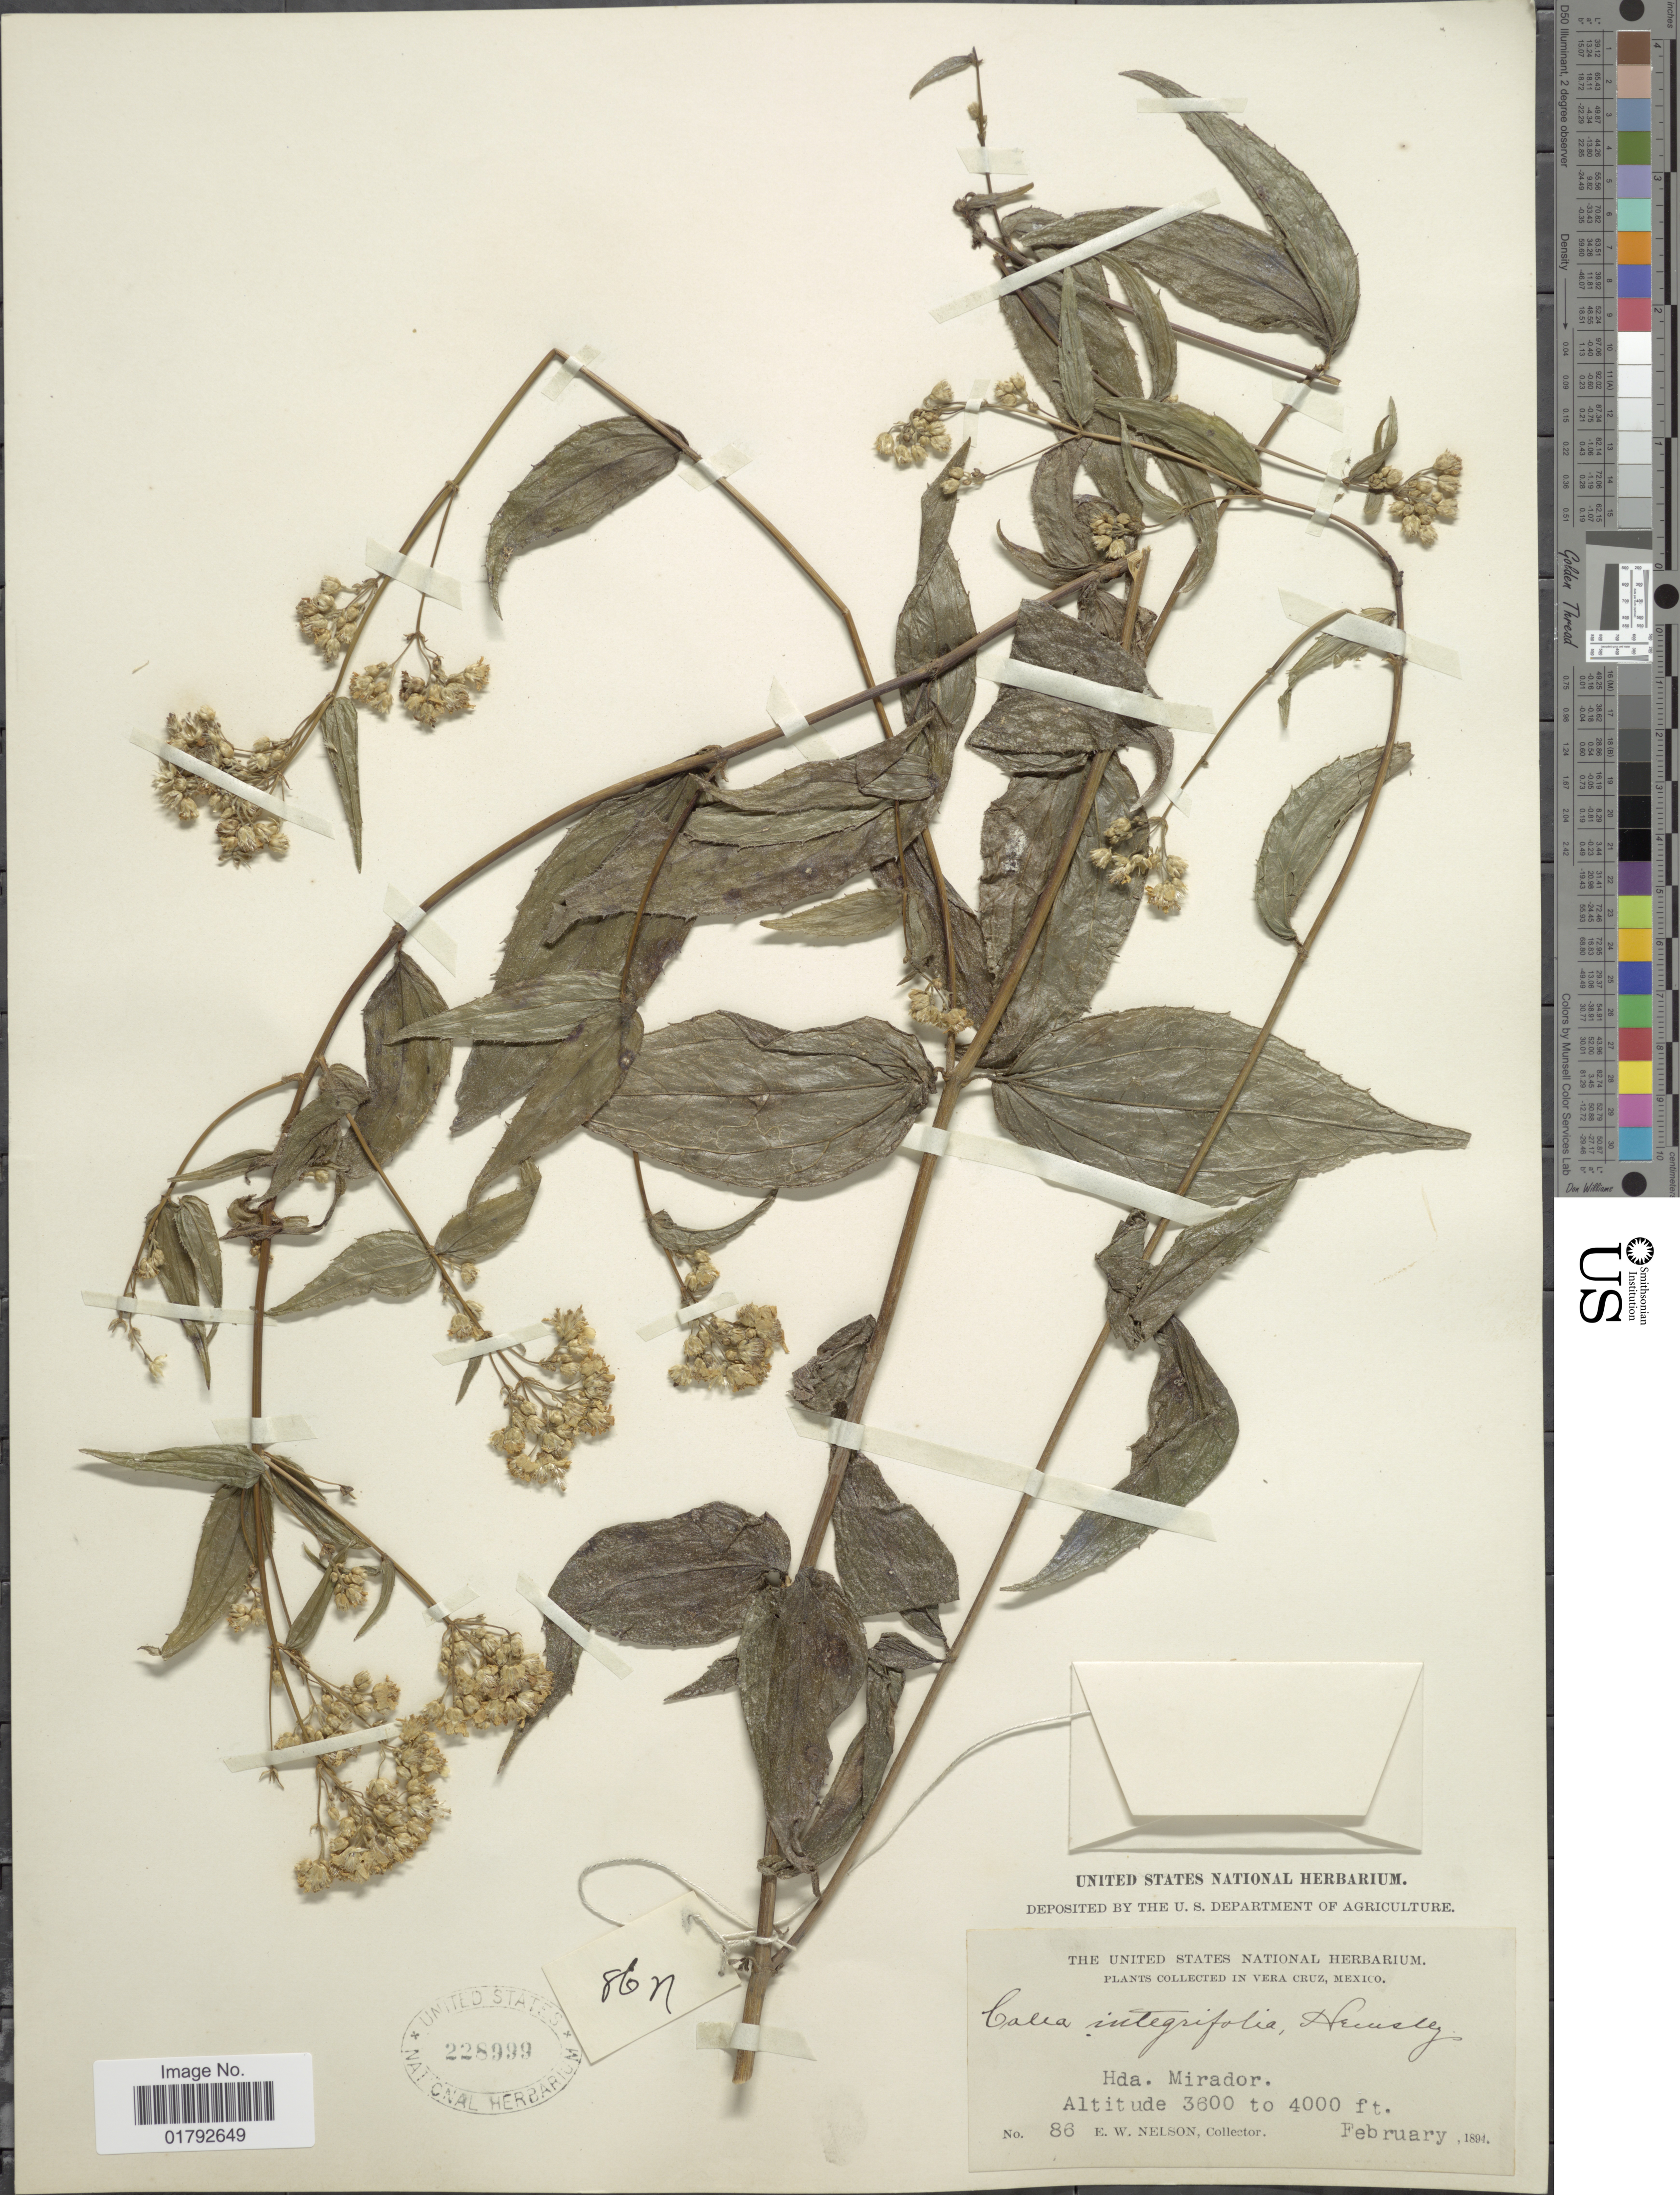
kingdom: Plantae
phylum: Tracheophyta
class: Magnoliopsida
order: Asterales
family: Asteraceae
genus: Alloispermum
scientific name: Alloispermum integrifolium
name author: (DC.) H. Rob.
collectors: E. W. Nelson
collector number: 86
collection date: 1894-02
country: Mexico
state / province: Veracruz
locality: Vera Cruz, Mexico. Hda. Mirador.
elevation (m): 1097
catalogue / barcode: US 228999